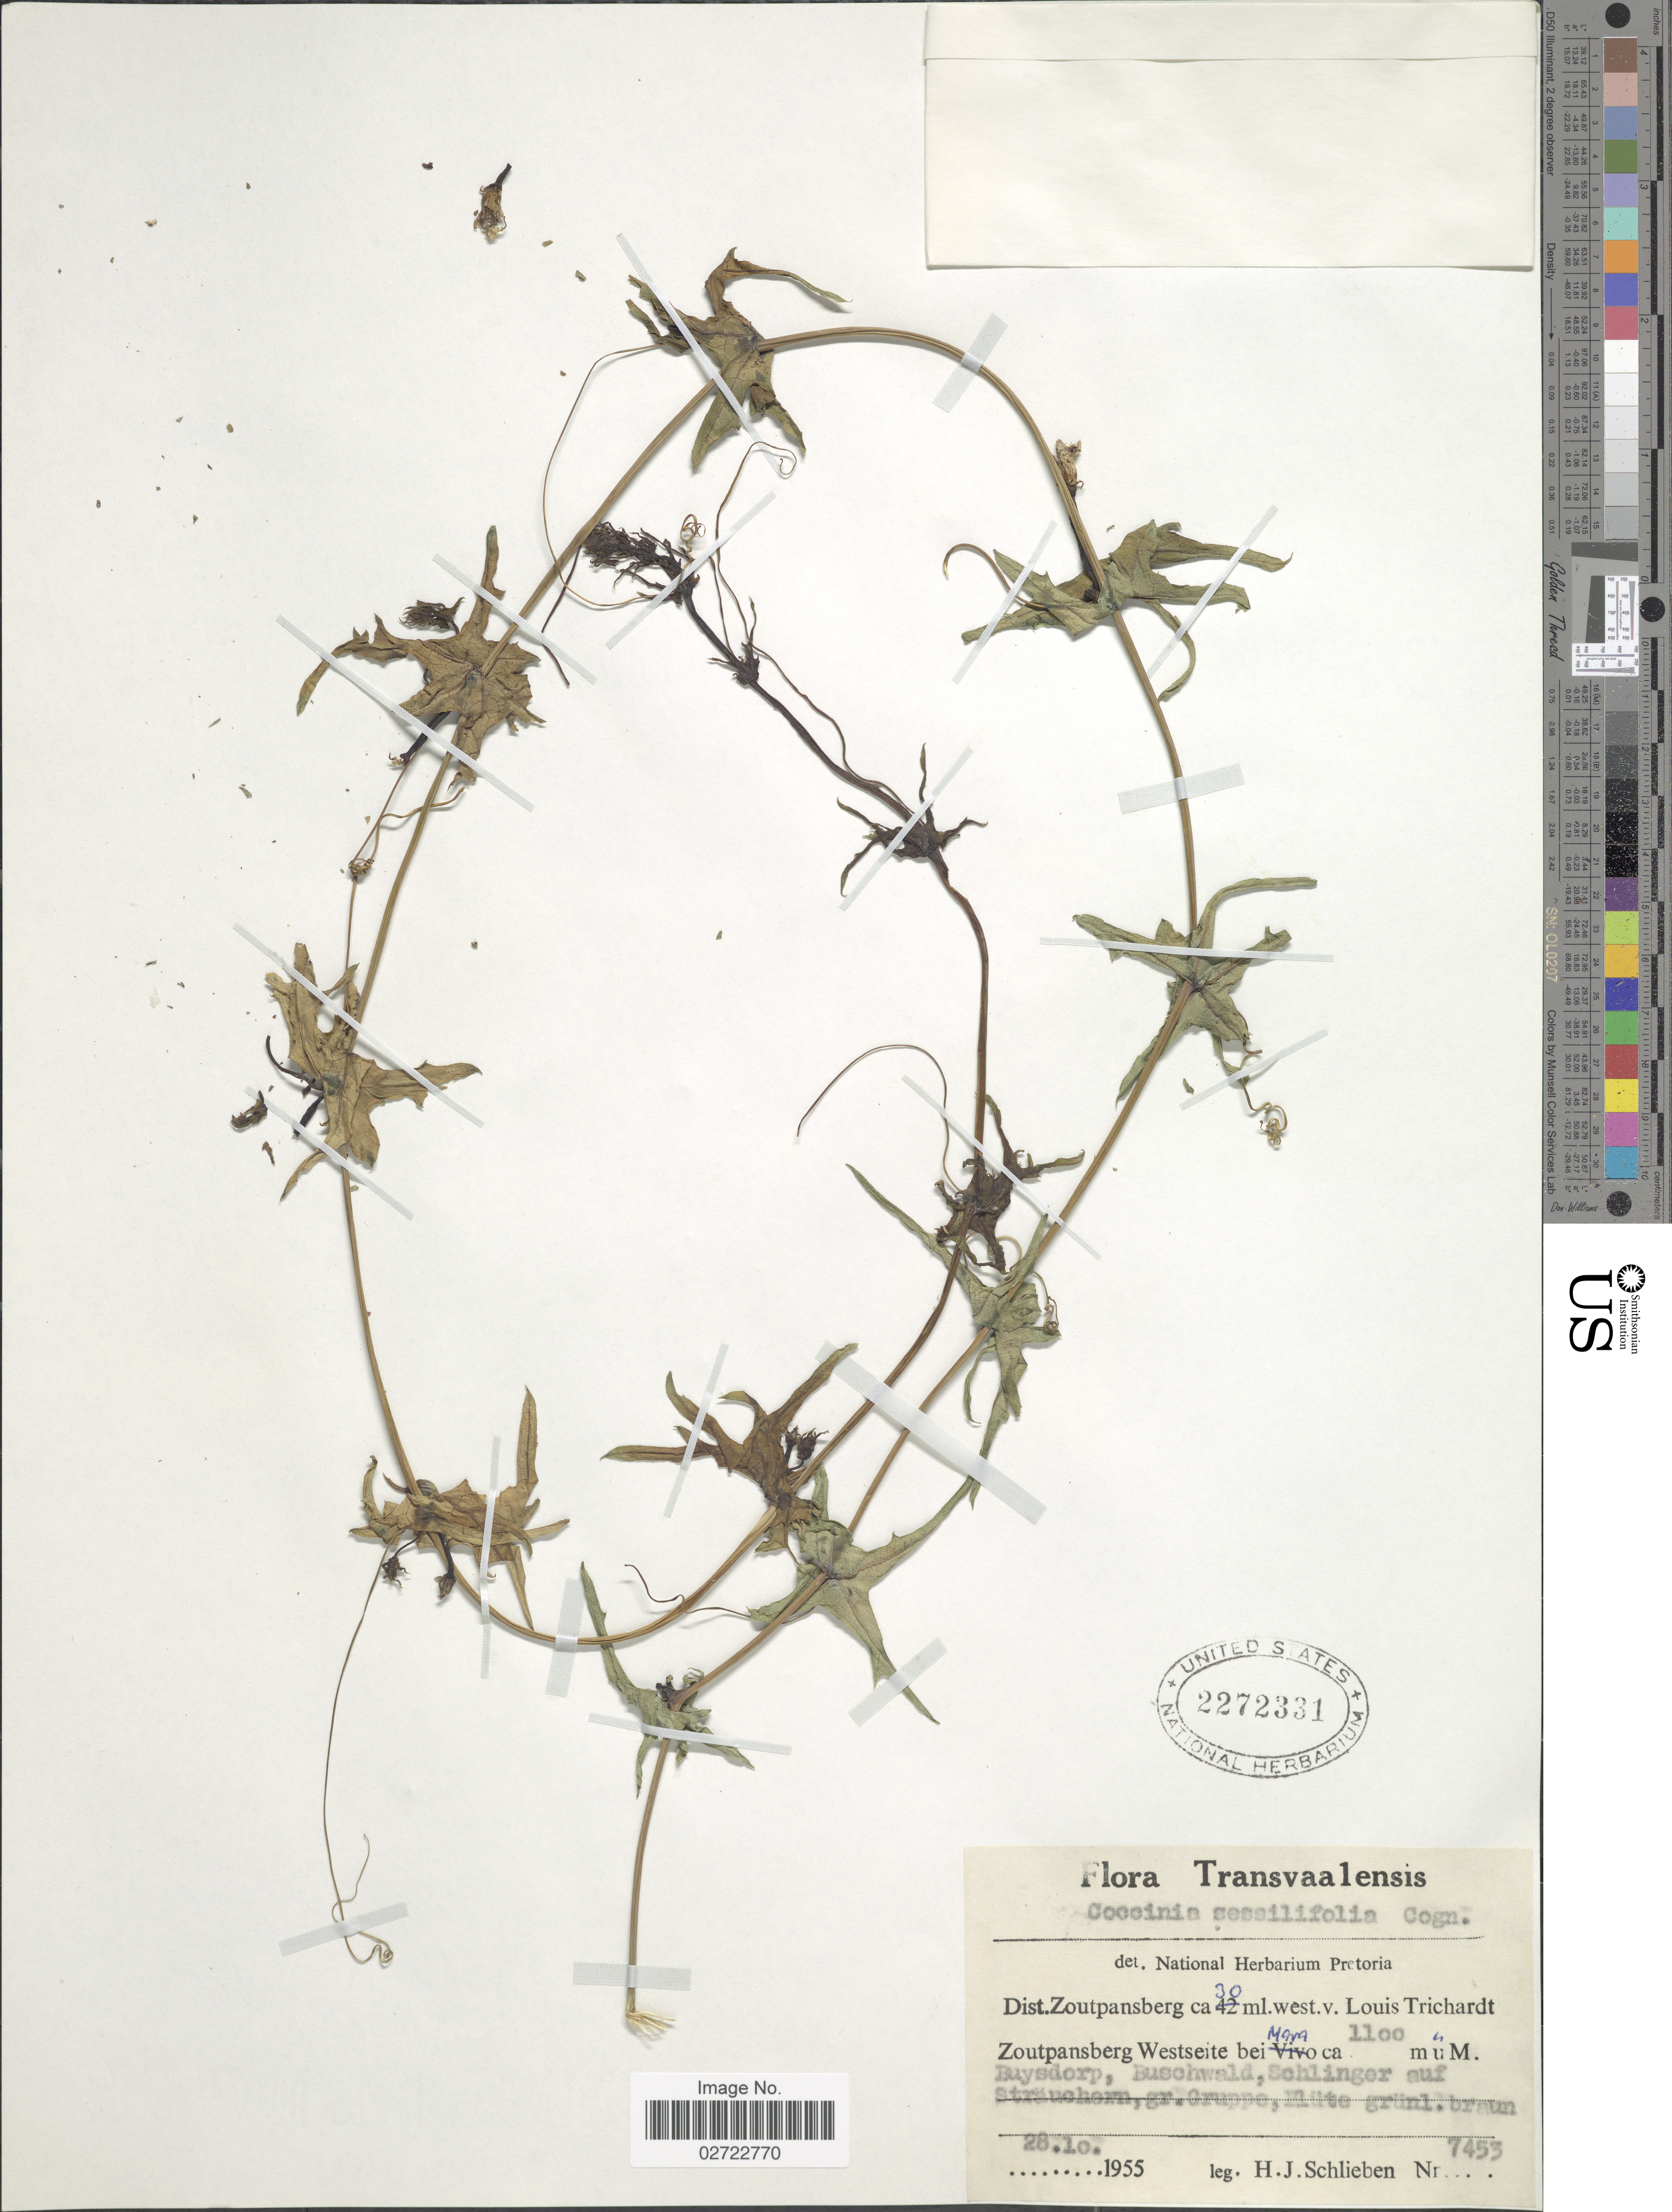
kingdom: Plantae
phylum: Tracheophyta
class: Magnoliopsida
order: Cucurbitales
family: Cucurbitaceae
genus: Coccinia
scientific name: Coccinia sessilifolia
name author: (Sond.) Cogn.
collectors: H. J. Schlieben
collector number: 7455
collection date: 1955-10-28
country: South Africa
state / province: Limpopo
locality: Transvaalensis. Dist. Zoutpansberg ca 30 ml. west v. Louis Trichardt, Zoutpansberg Westseite bei Maya, Buysdorp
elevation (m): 1100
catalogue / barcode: US 2272331